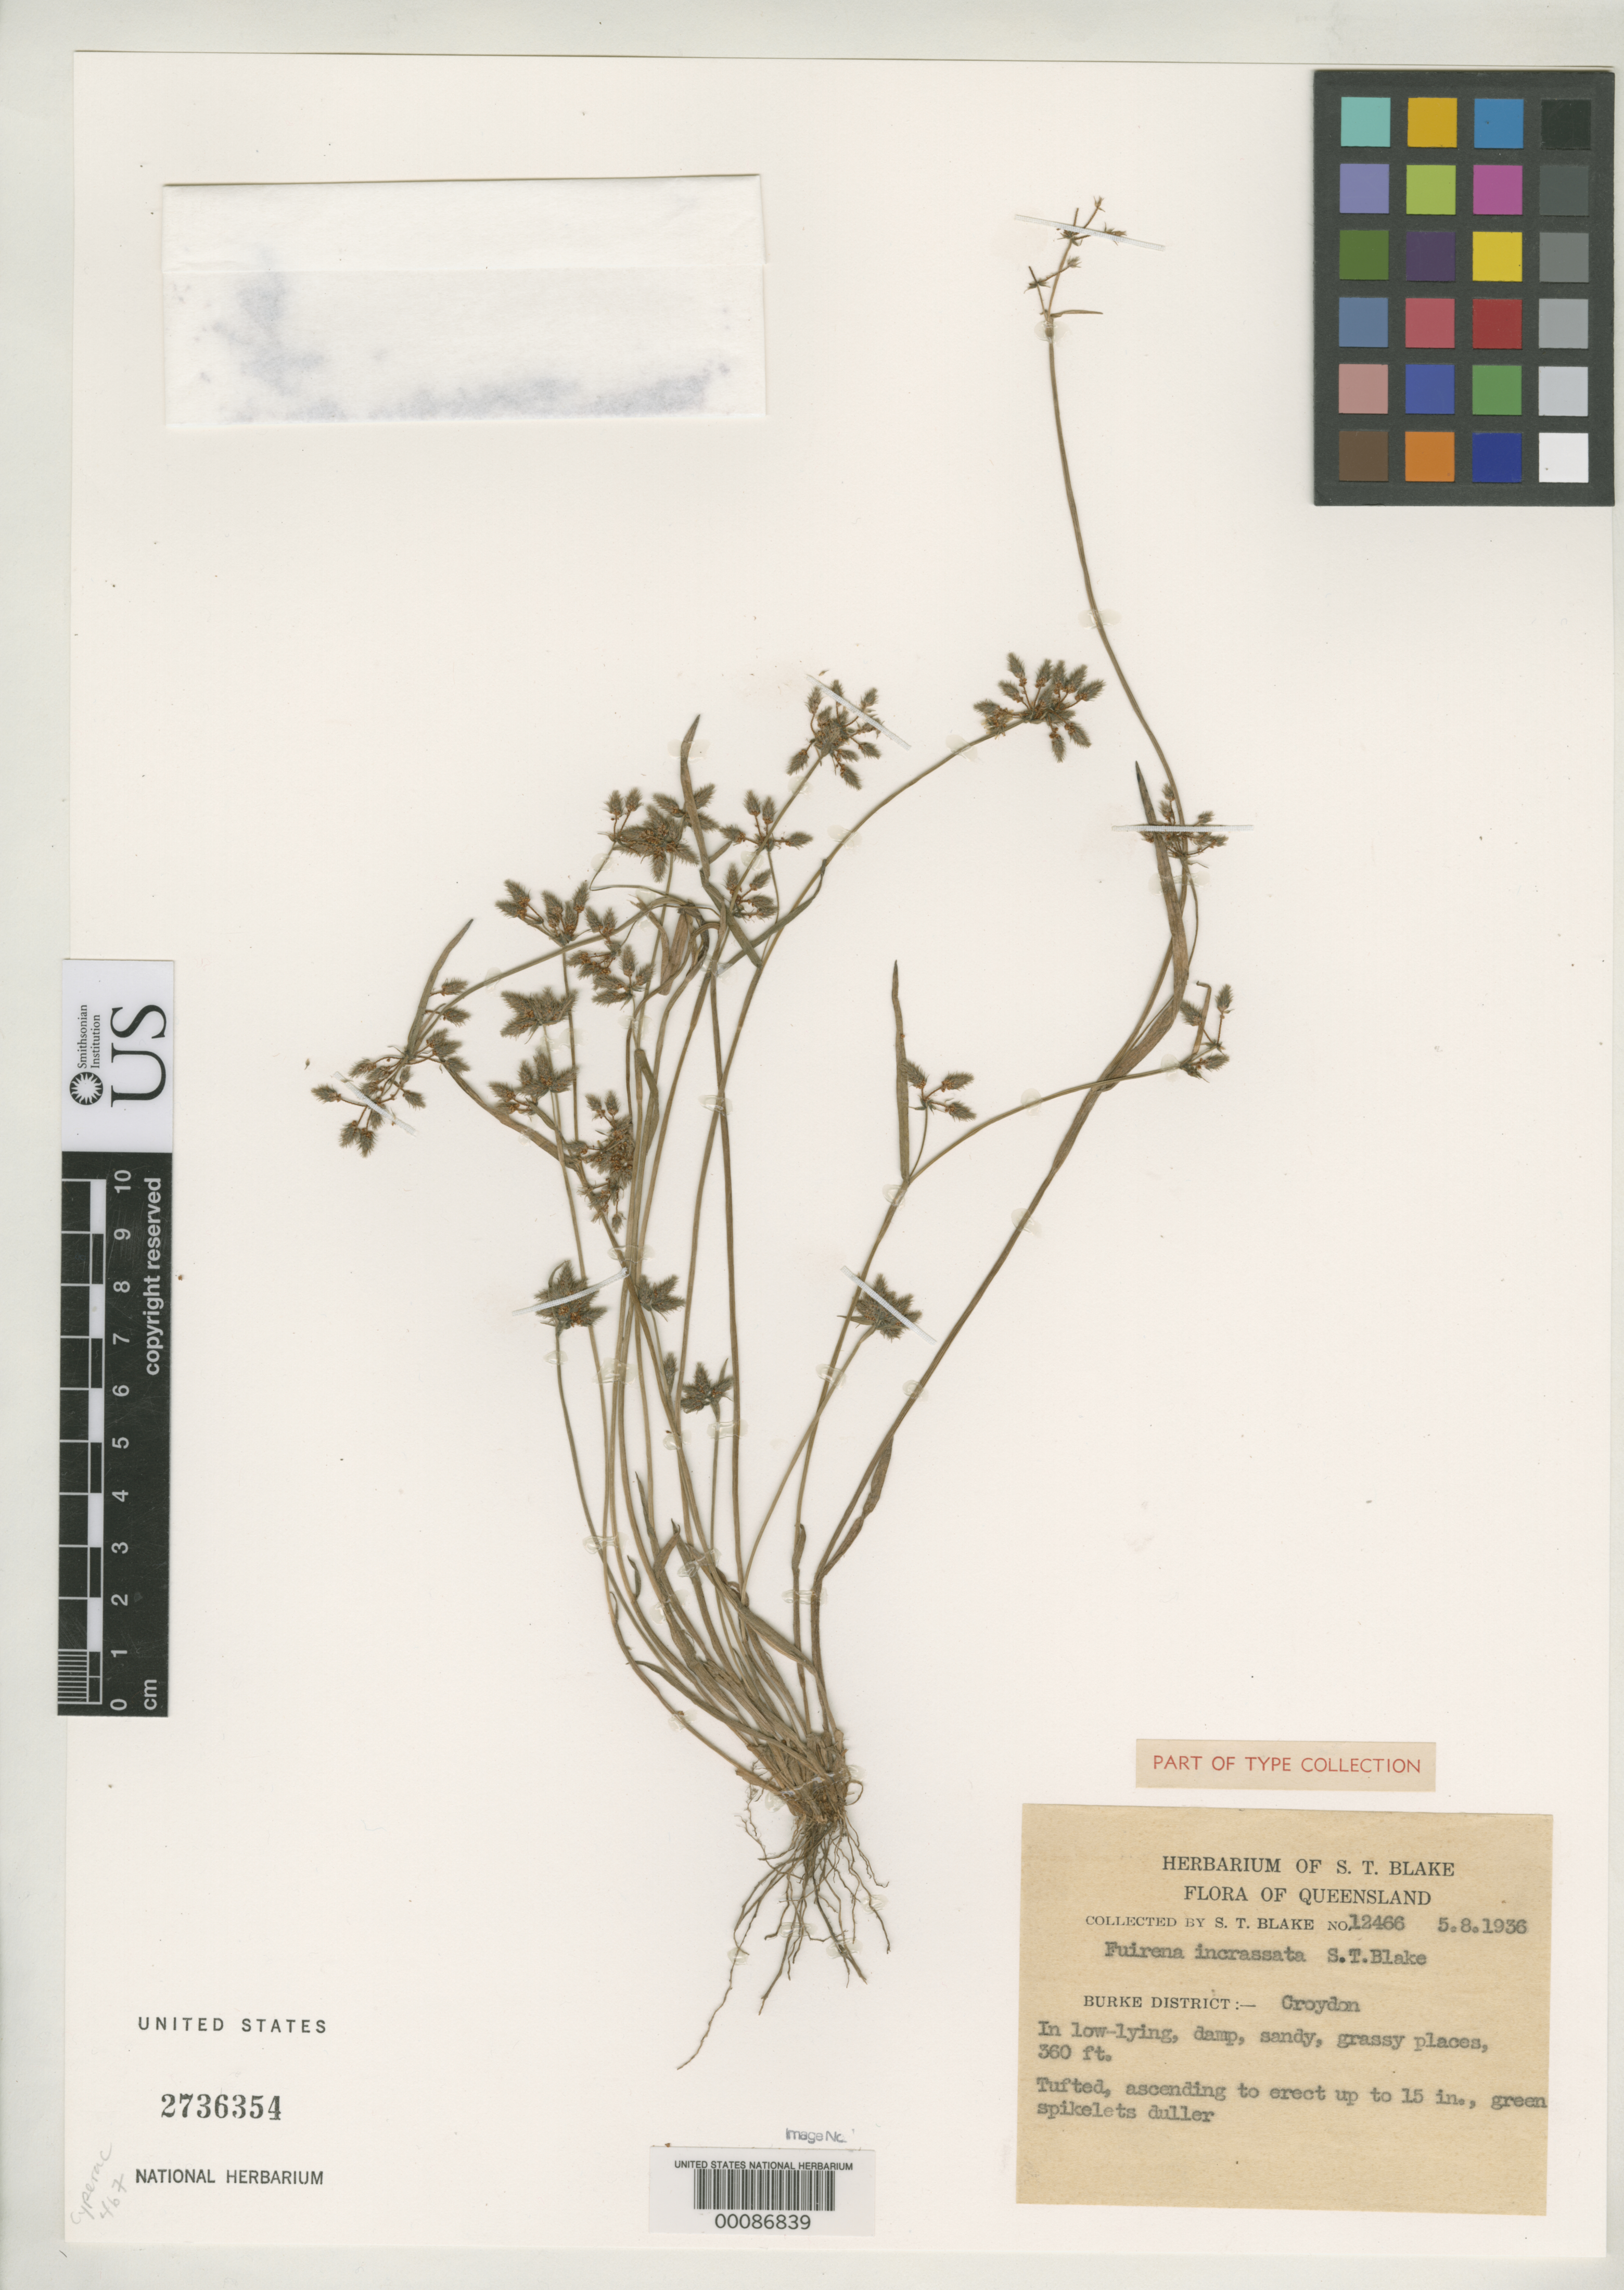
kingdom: Plantae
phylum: Tracheophyta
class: Liliopsida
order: Poales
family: Cyperaceae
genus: Fuirena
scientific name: Fuirena incrassata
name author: S.T. Blake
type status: Isotype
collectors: S. T. Blake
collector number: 12466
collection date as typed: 05 Aug 1936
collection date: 1936-08-05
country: Australia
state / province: Queensland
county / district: Burke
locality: Croydon.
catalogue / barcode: US 2736354